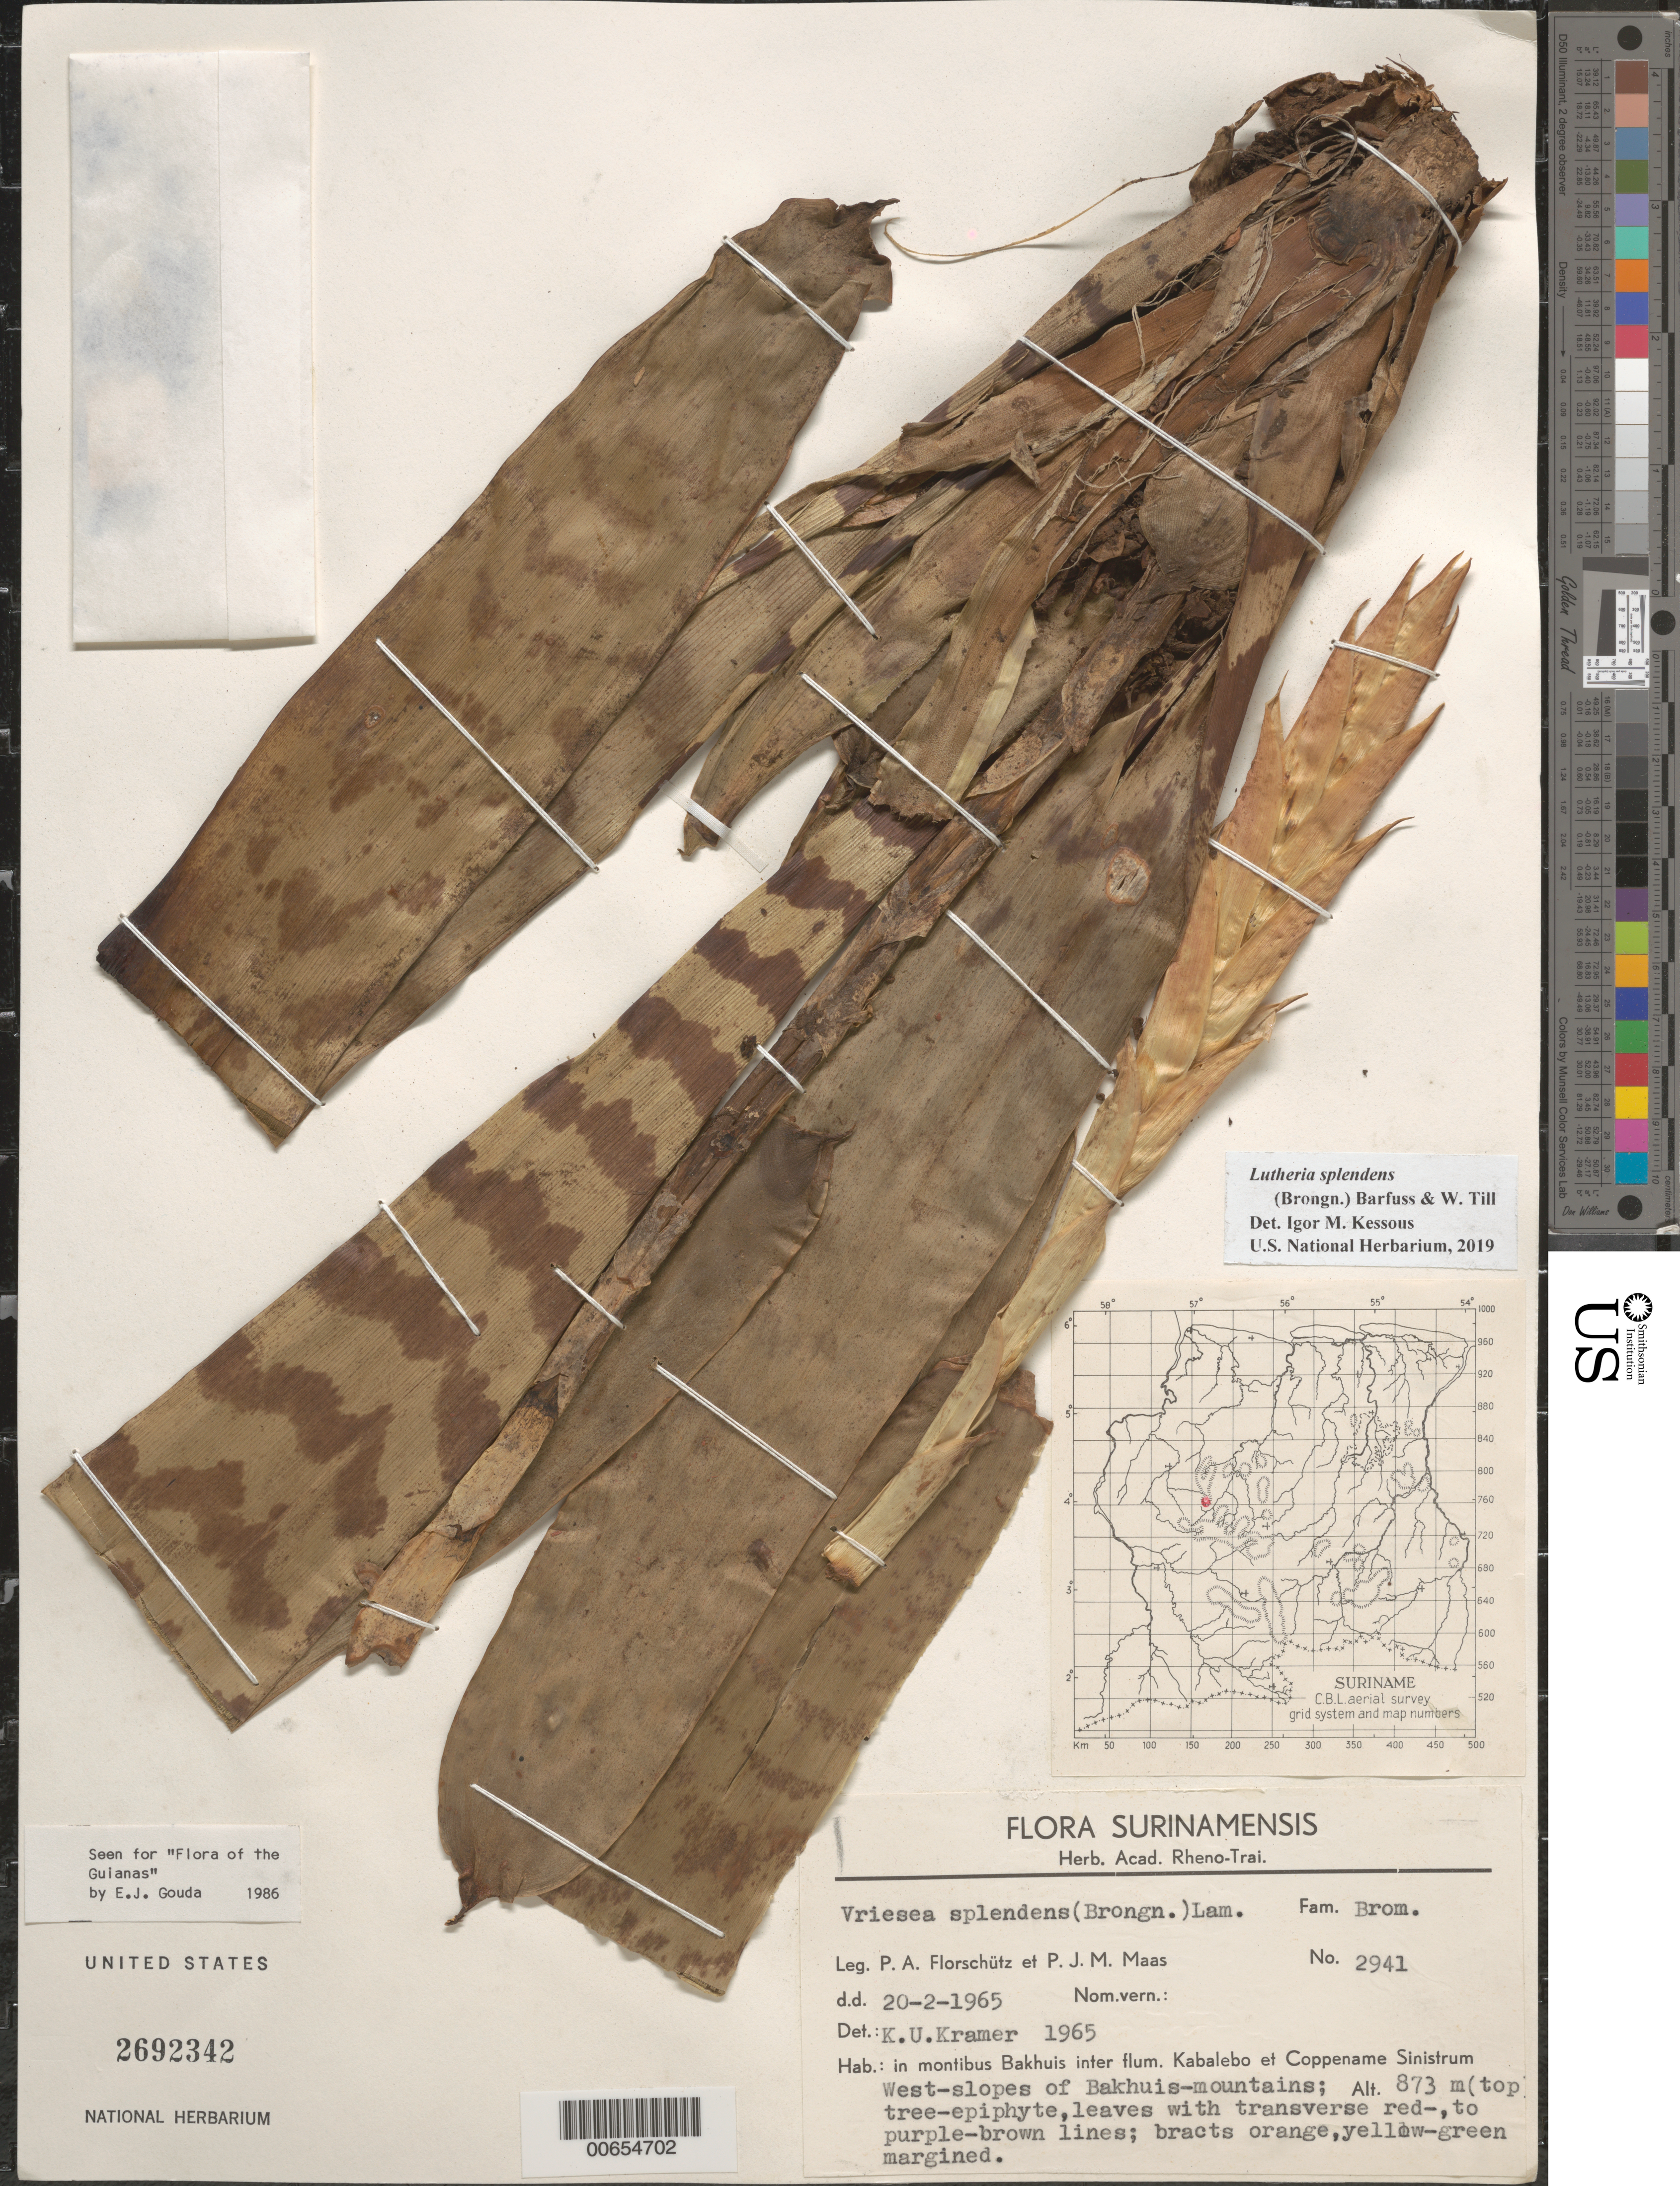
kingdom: Plantae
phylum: Tracheophyta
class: Liliopsida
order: Poales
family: Bromeliaceae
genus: Lutheria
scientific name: Lutheria splendens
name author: (Brongn.) W. Till & Barfuss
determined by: Kessous, Igor M.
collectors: P. Florschütz & P. Maas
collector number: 2941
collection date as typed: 20-Feb-65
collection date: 1965-02-20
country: Suriname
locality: Mont Bakhuis, betw. Kabalebo & Coppename Rivers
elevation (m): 873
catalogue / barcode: US 2692342